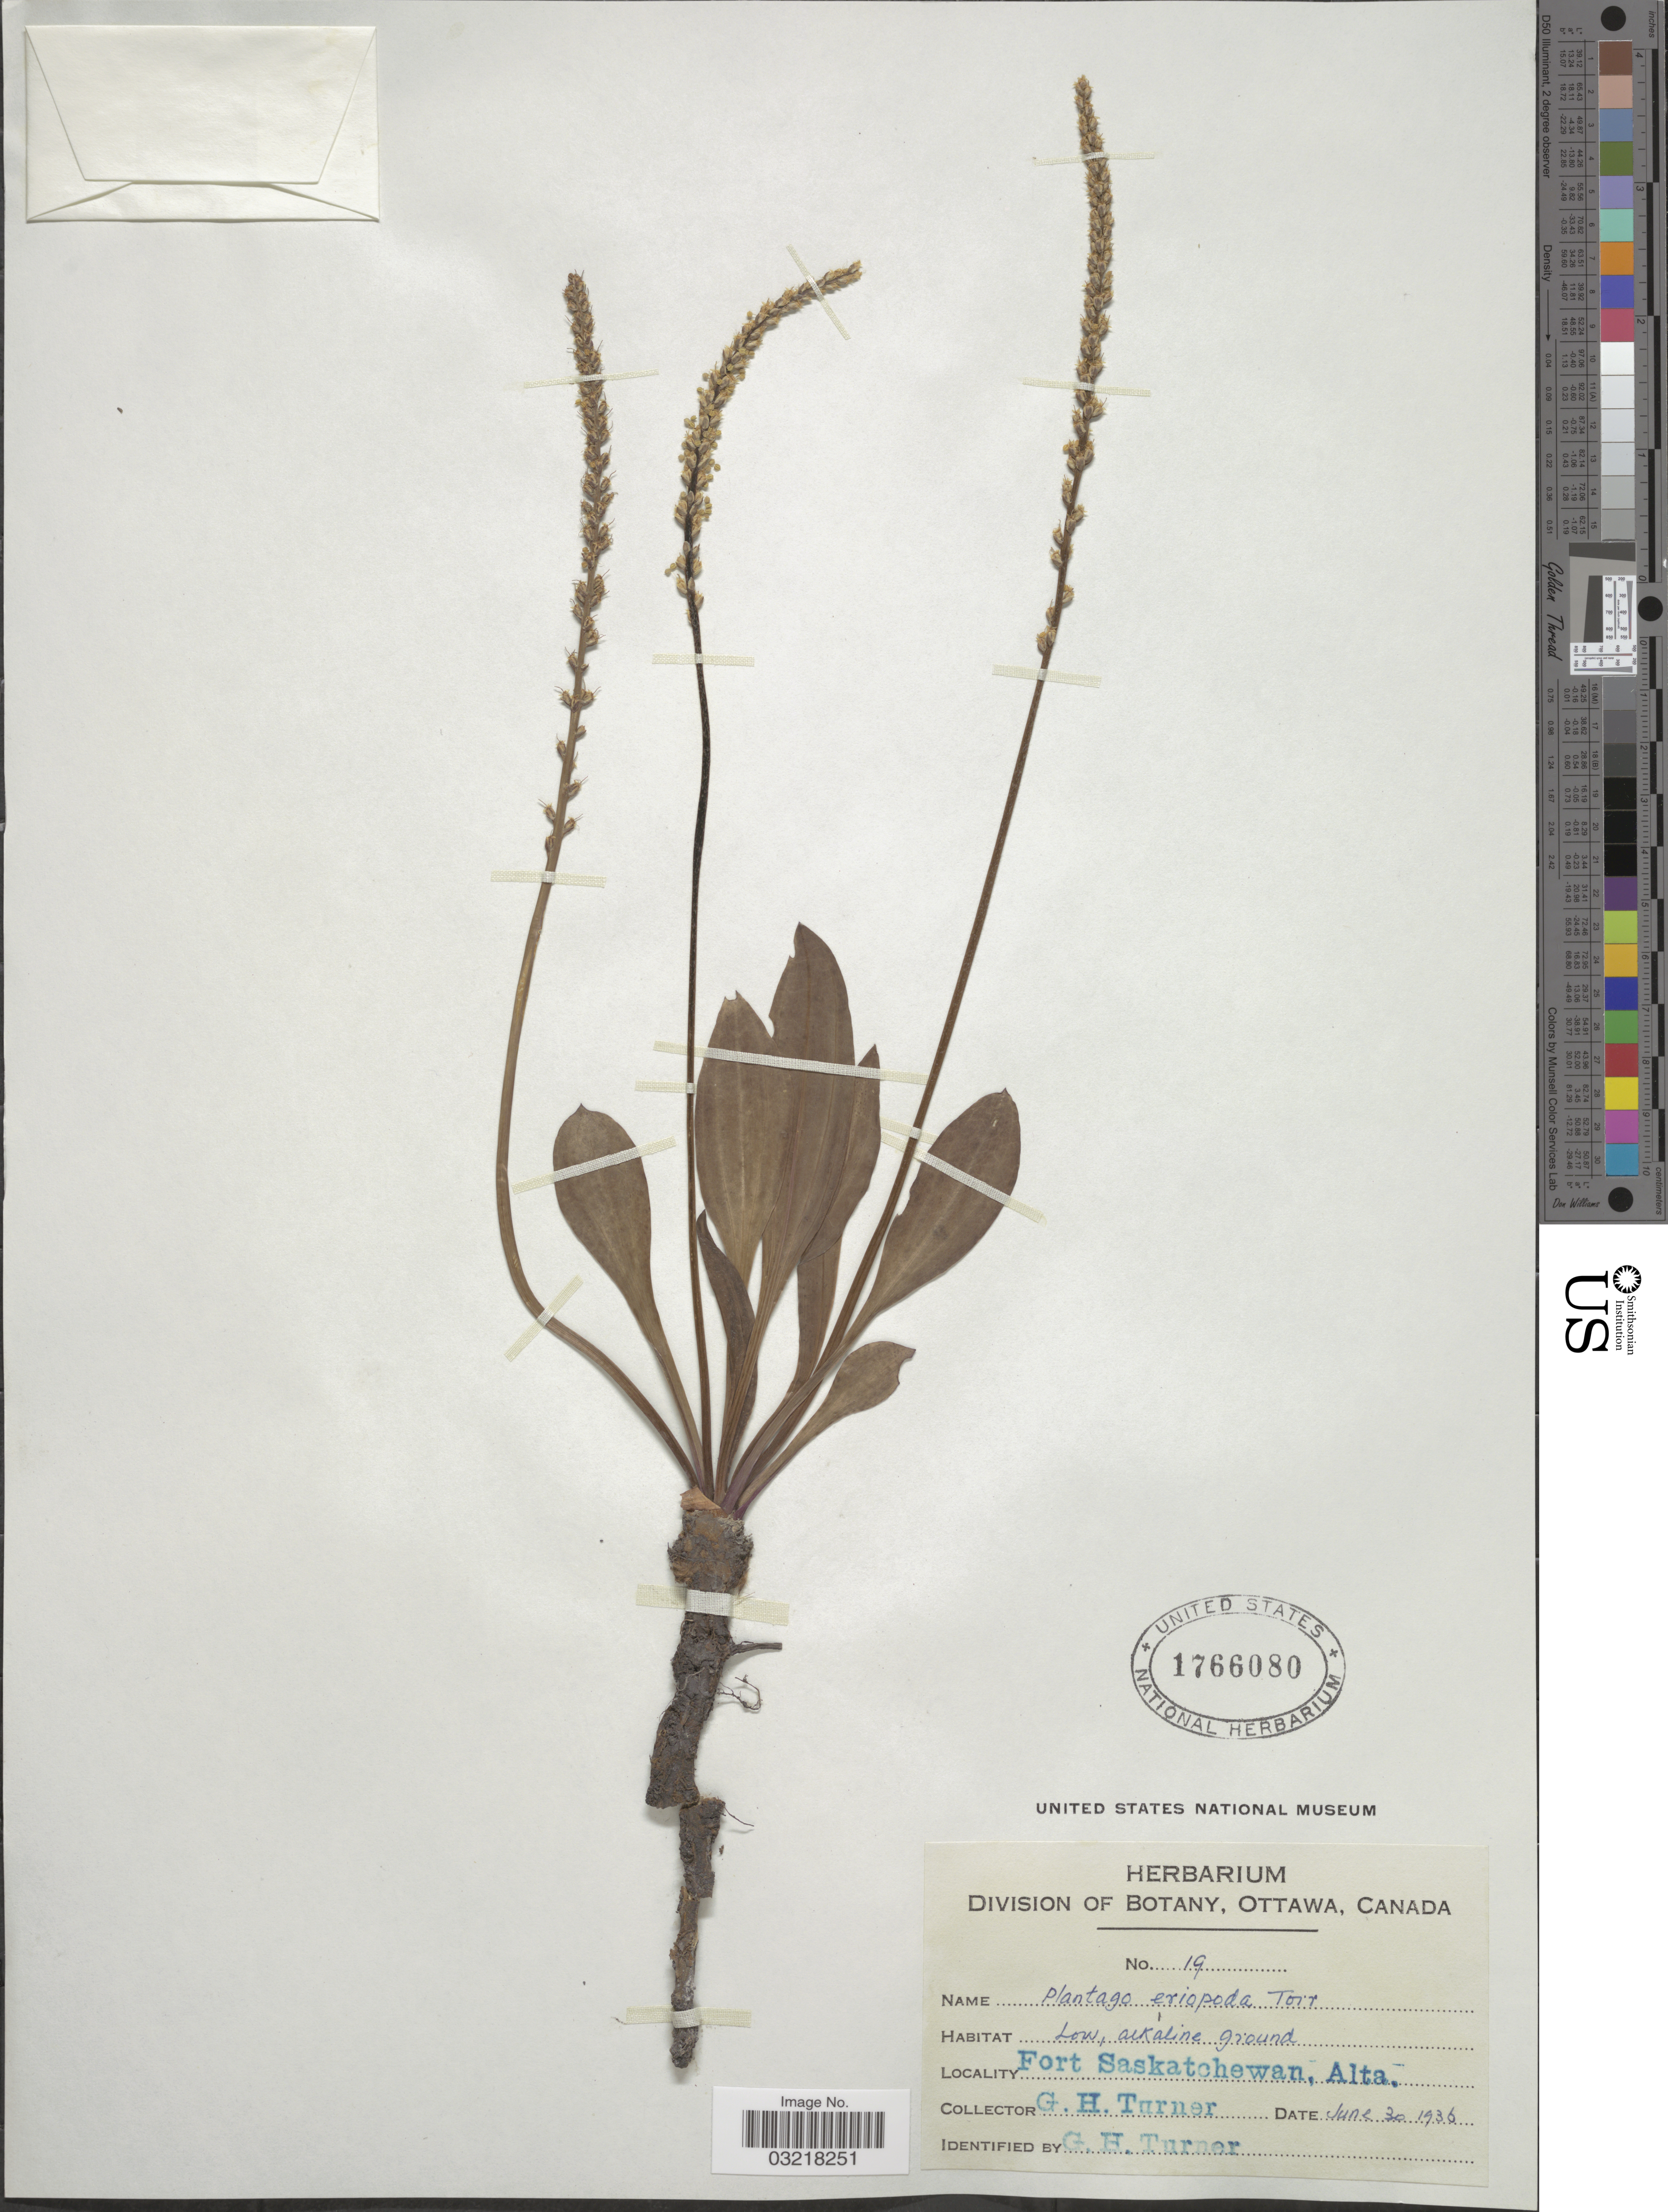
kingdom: Plantae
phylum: Tracheophyta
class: Magnoliopsida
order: Lamiales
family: Plantaginaceae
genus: Plantago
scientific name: Plantago eriopoda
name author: Torr.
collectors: G. H. Turner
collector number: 19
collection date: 1936-06-30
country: Canada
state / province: Alberta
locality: Fort Saskatchewan, Alta.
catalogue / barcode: US 1766080